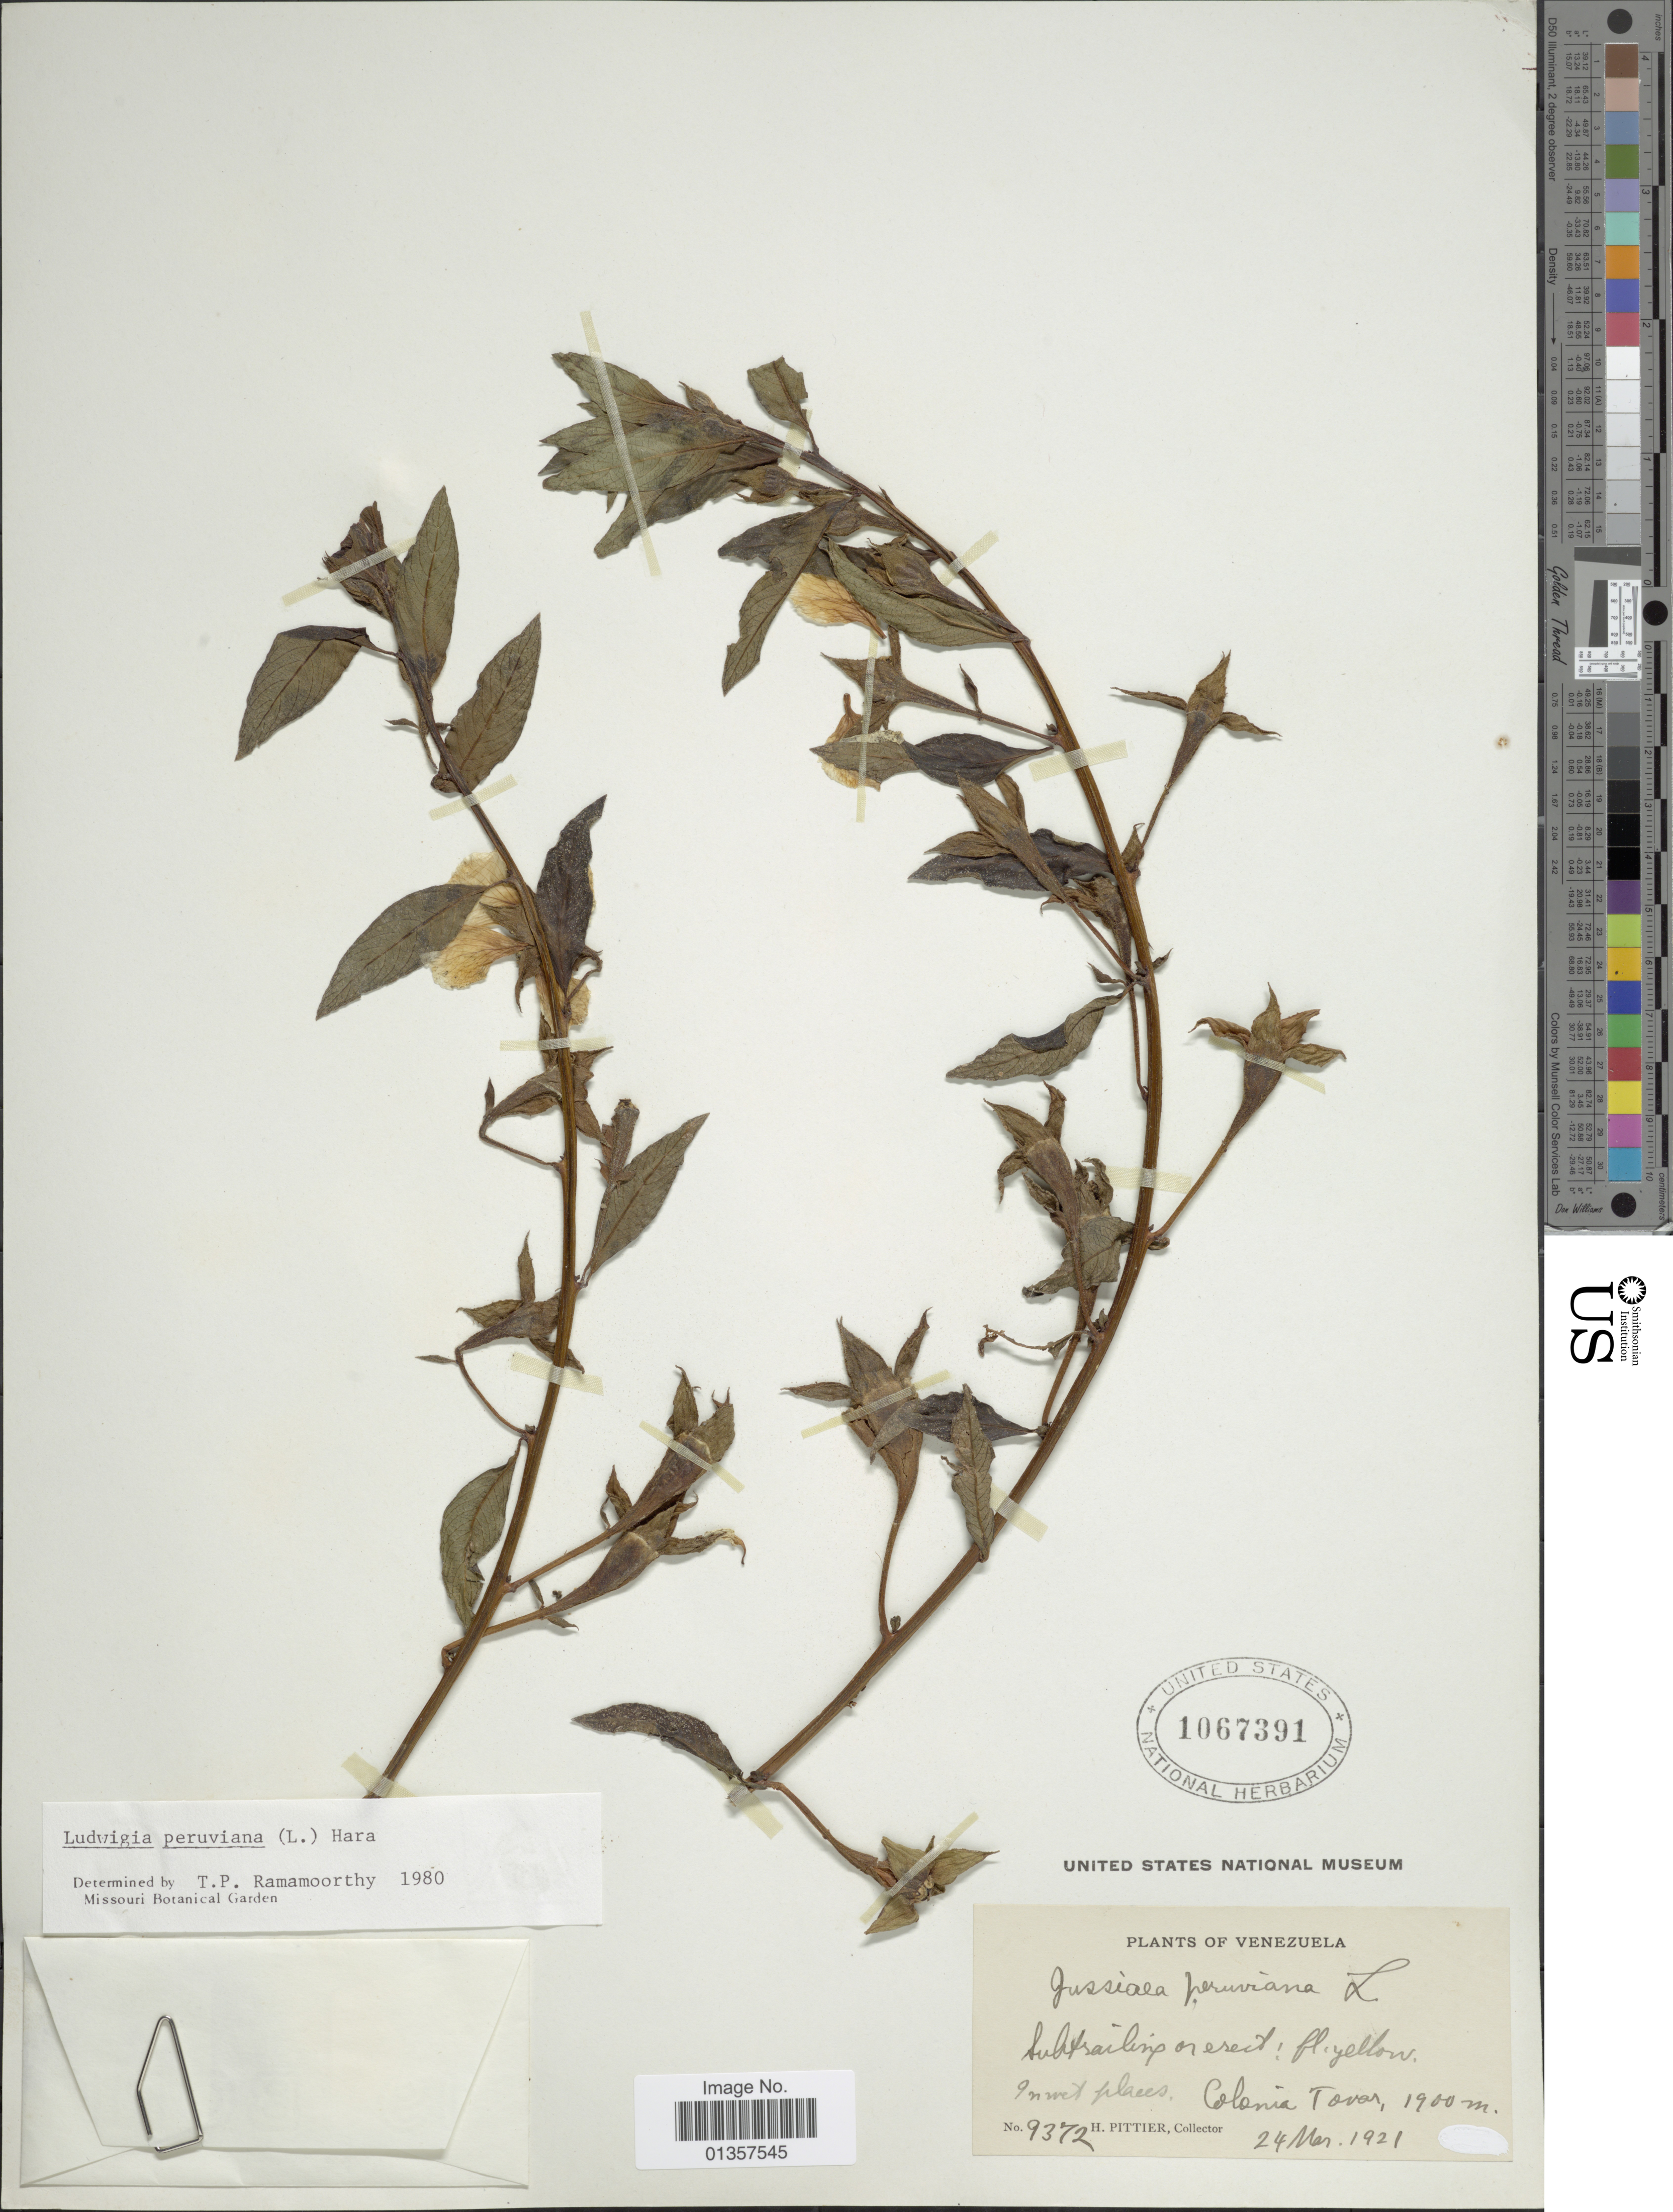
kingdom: Plantae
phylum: Tracheophyta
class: Magnoliopsida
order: Myrtales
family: Onagraceae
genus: Ludwigia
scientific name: Ludwigia peruviana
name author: (L.) H. Hara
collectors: H. F. Pittier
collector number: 9372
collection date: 1921-03-24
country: Venezuela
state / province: Aragua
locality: Colonia Tovar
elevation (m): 1900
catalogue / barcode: US 1067391